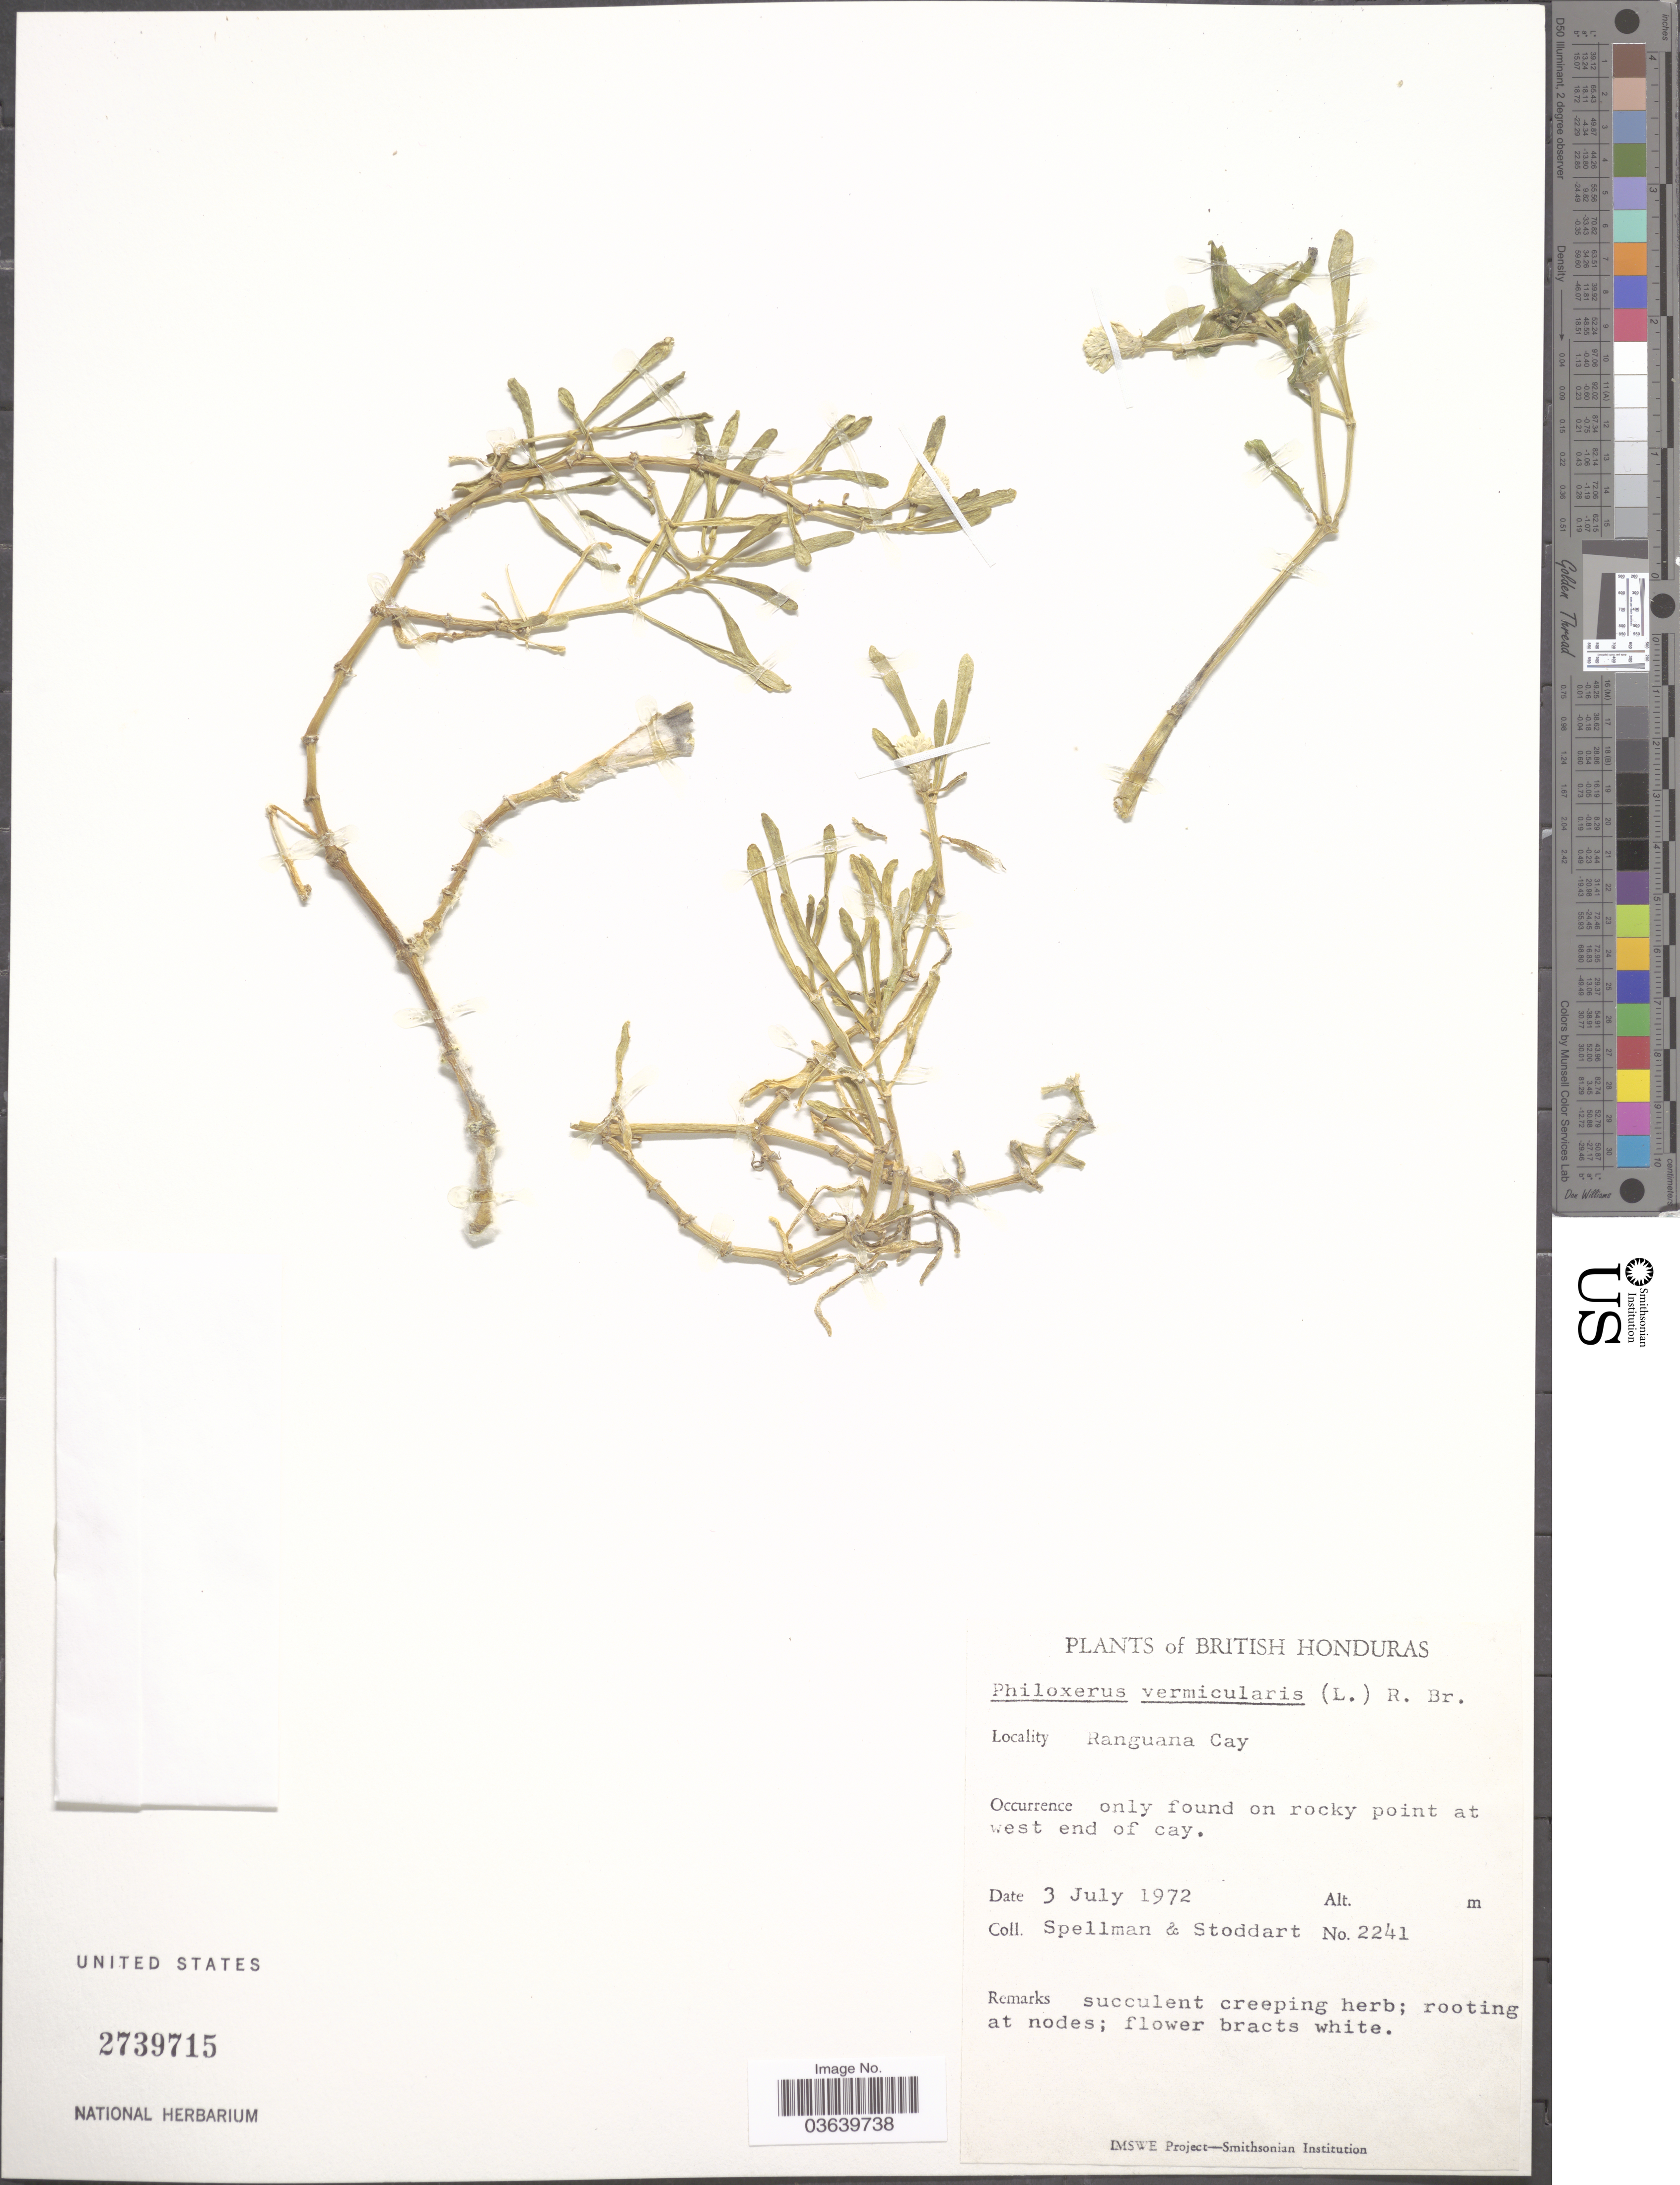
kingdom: Plantae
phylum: Tracheophyta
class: Magnoliopsida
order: Caryophyllales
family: Amaranthaceae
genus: Gomphrena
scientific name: Gomphrena vermicularis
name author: L.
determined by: Strong, Mark T., (BOT), Smithsonian Institution - National Museum of Natural History (UNITED STATES)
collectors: Spellman, -- & -. Stoddart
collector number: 2241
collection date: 1972-07-03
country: Belize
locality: British Honduras, Ranguana Cay.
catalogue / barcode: US 2739715